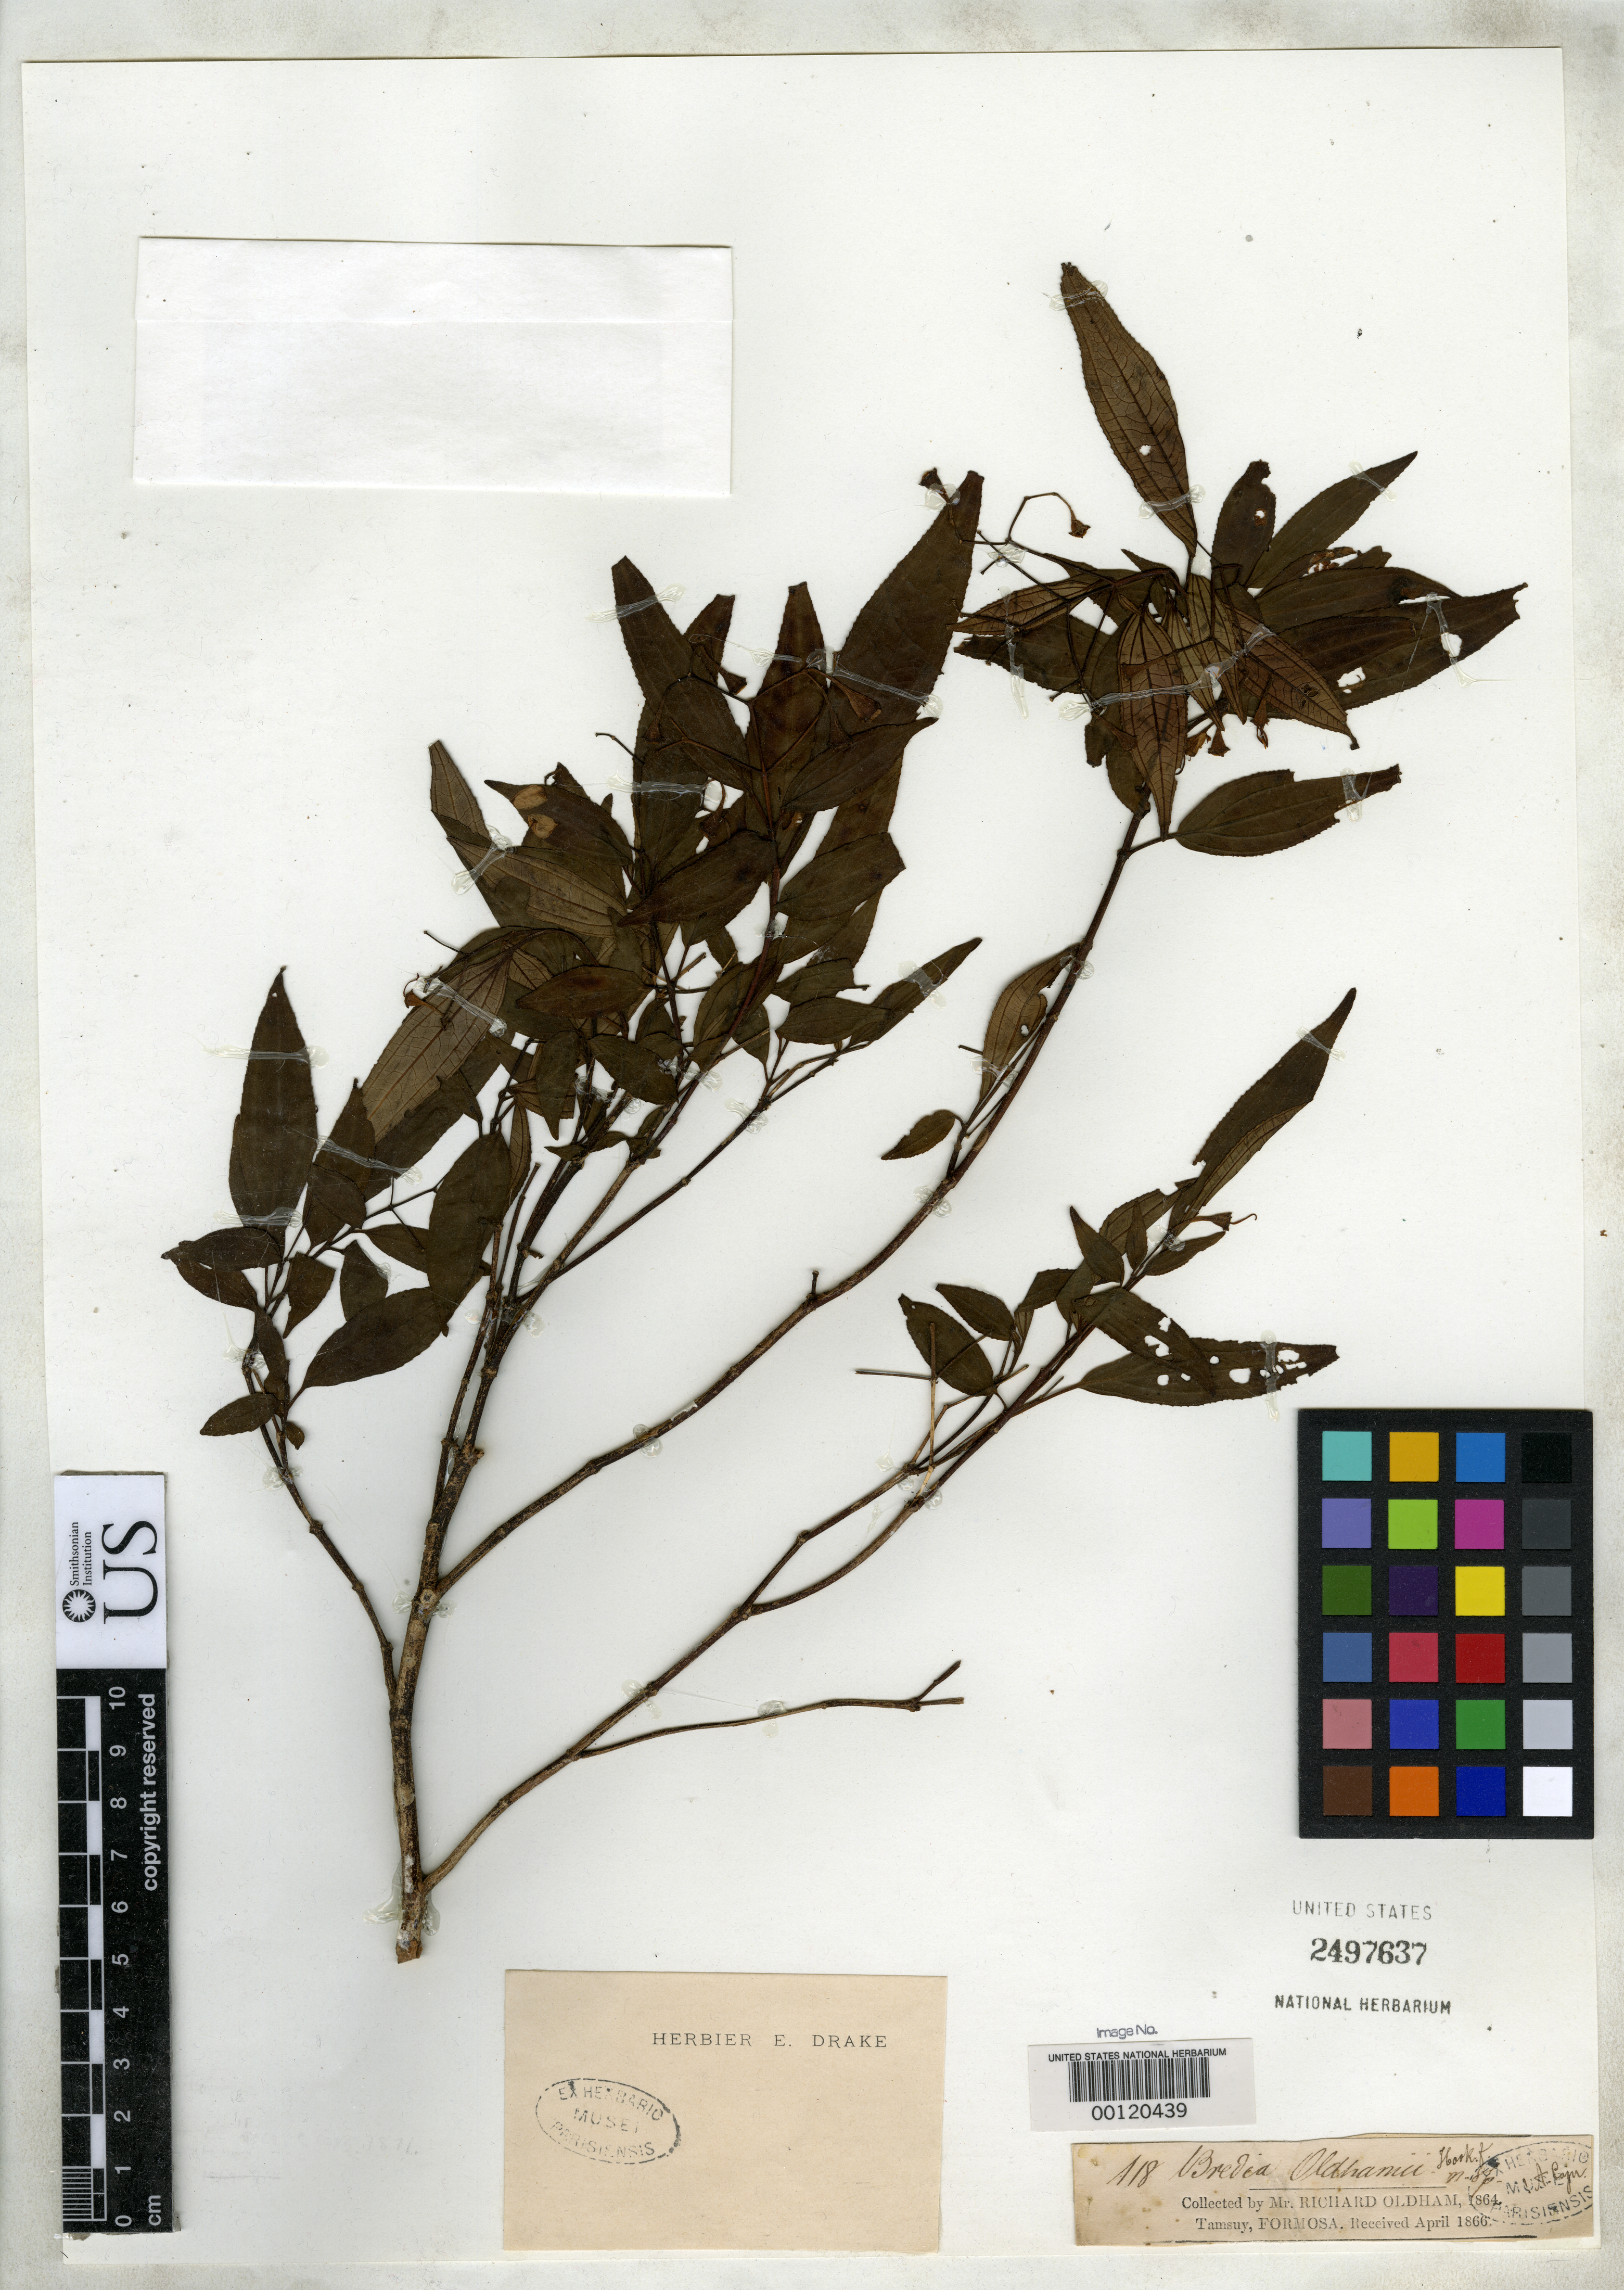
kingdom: Plantae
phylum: Tracheophyta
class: Magnoliopsida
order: Myrtales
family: Melastomataceae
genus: Bredia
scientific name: Bredia oldhamii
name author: Hook. f.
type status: Isotype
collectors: R. Oldham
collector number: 118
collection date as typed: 1864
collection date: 1864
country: Taiwan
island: Taiwan [Formosa]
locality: Tamsuy.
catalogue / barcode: US 2497637